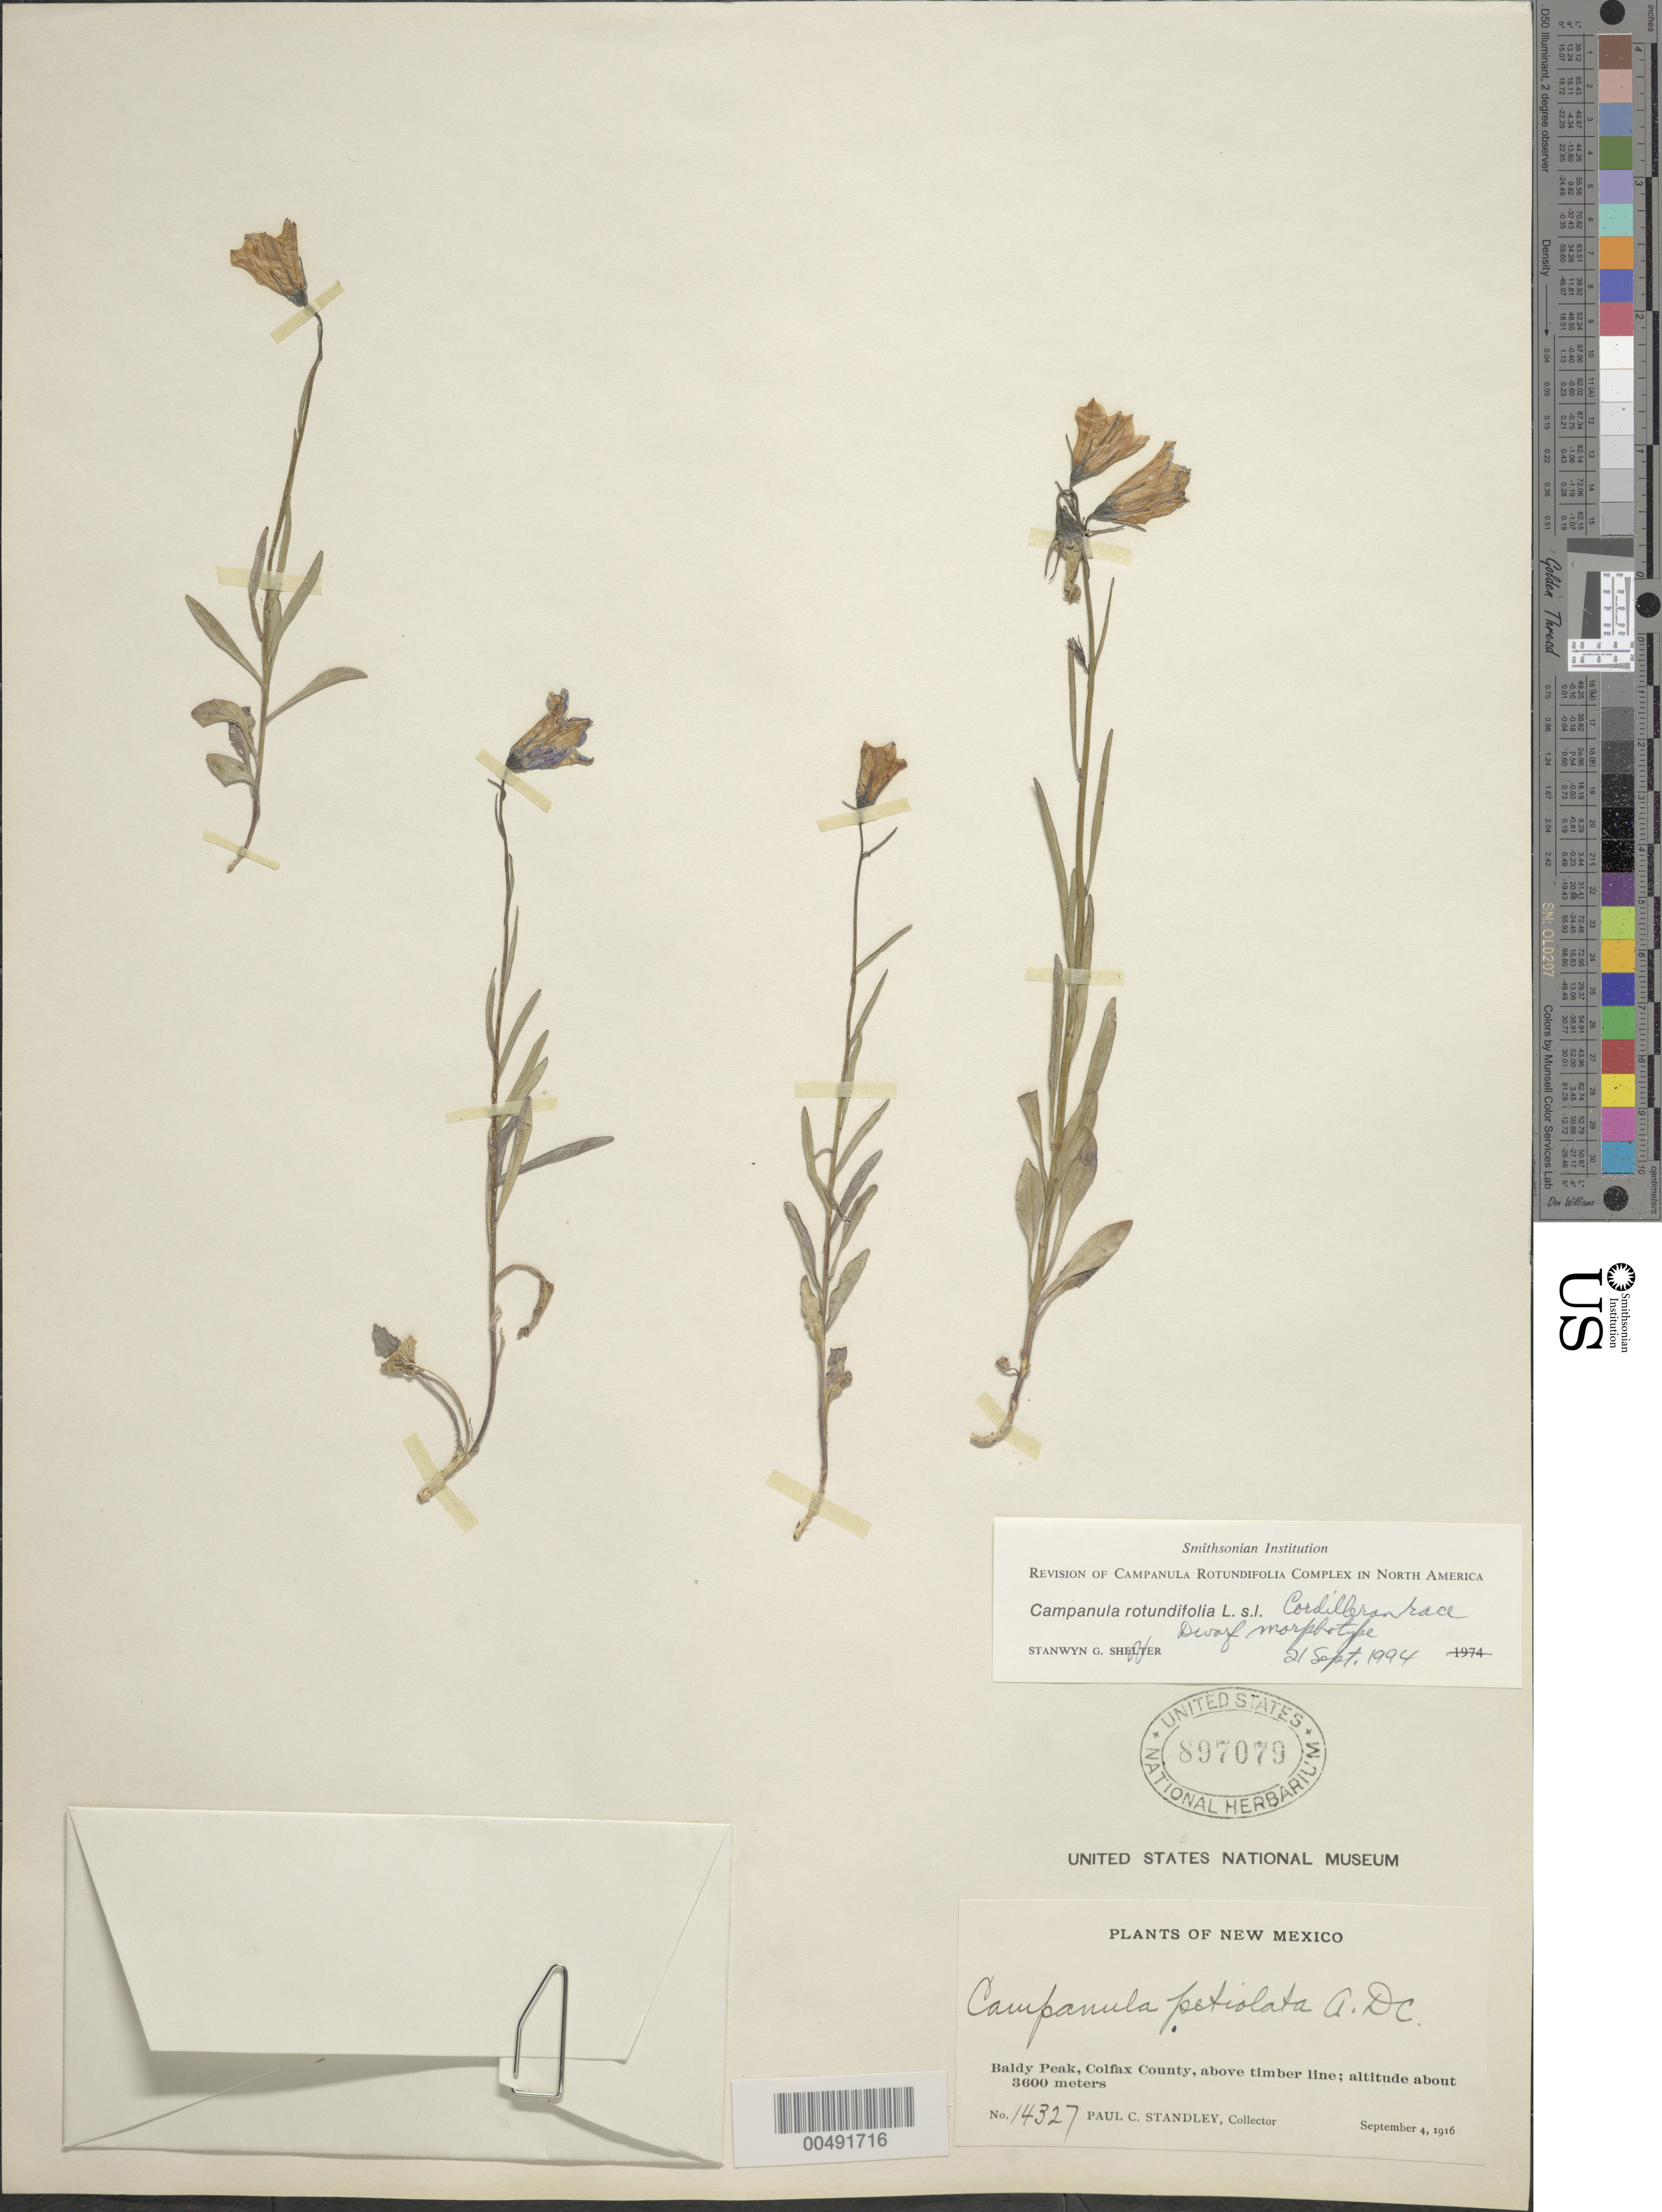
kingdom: Plantae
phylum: Tracheophyta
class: Magnoliopsida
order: Asterales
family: Campanulaceae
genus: Campanula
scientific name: Campanula rotundifolia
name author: L.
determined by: Shetler, Stanwyn G., (US), NMNH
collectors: P. C. Standley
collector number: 14327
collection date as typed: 04 Sep 1916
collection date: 1916-09-04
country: United States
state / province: New Mexico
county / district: Colfax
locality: Baldy Peak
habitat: above timber line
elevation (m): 3600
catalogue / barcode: US 897079